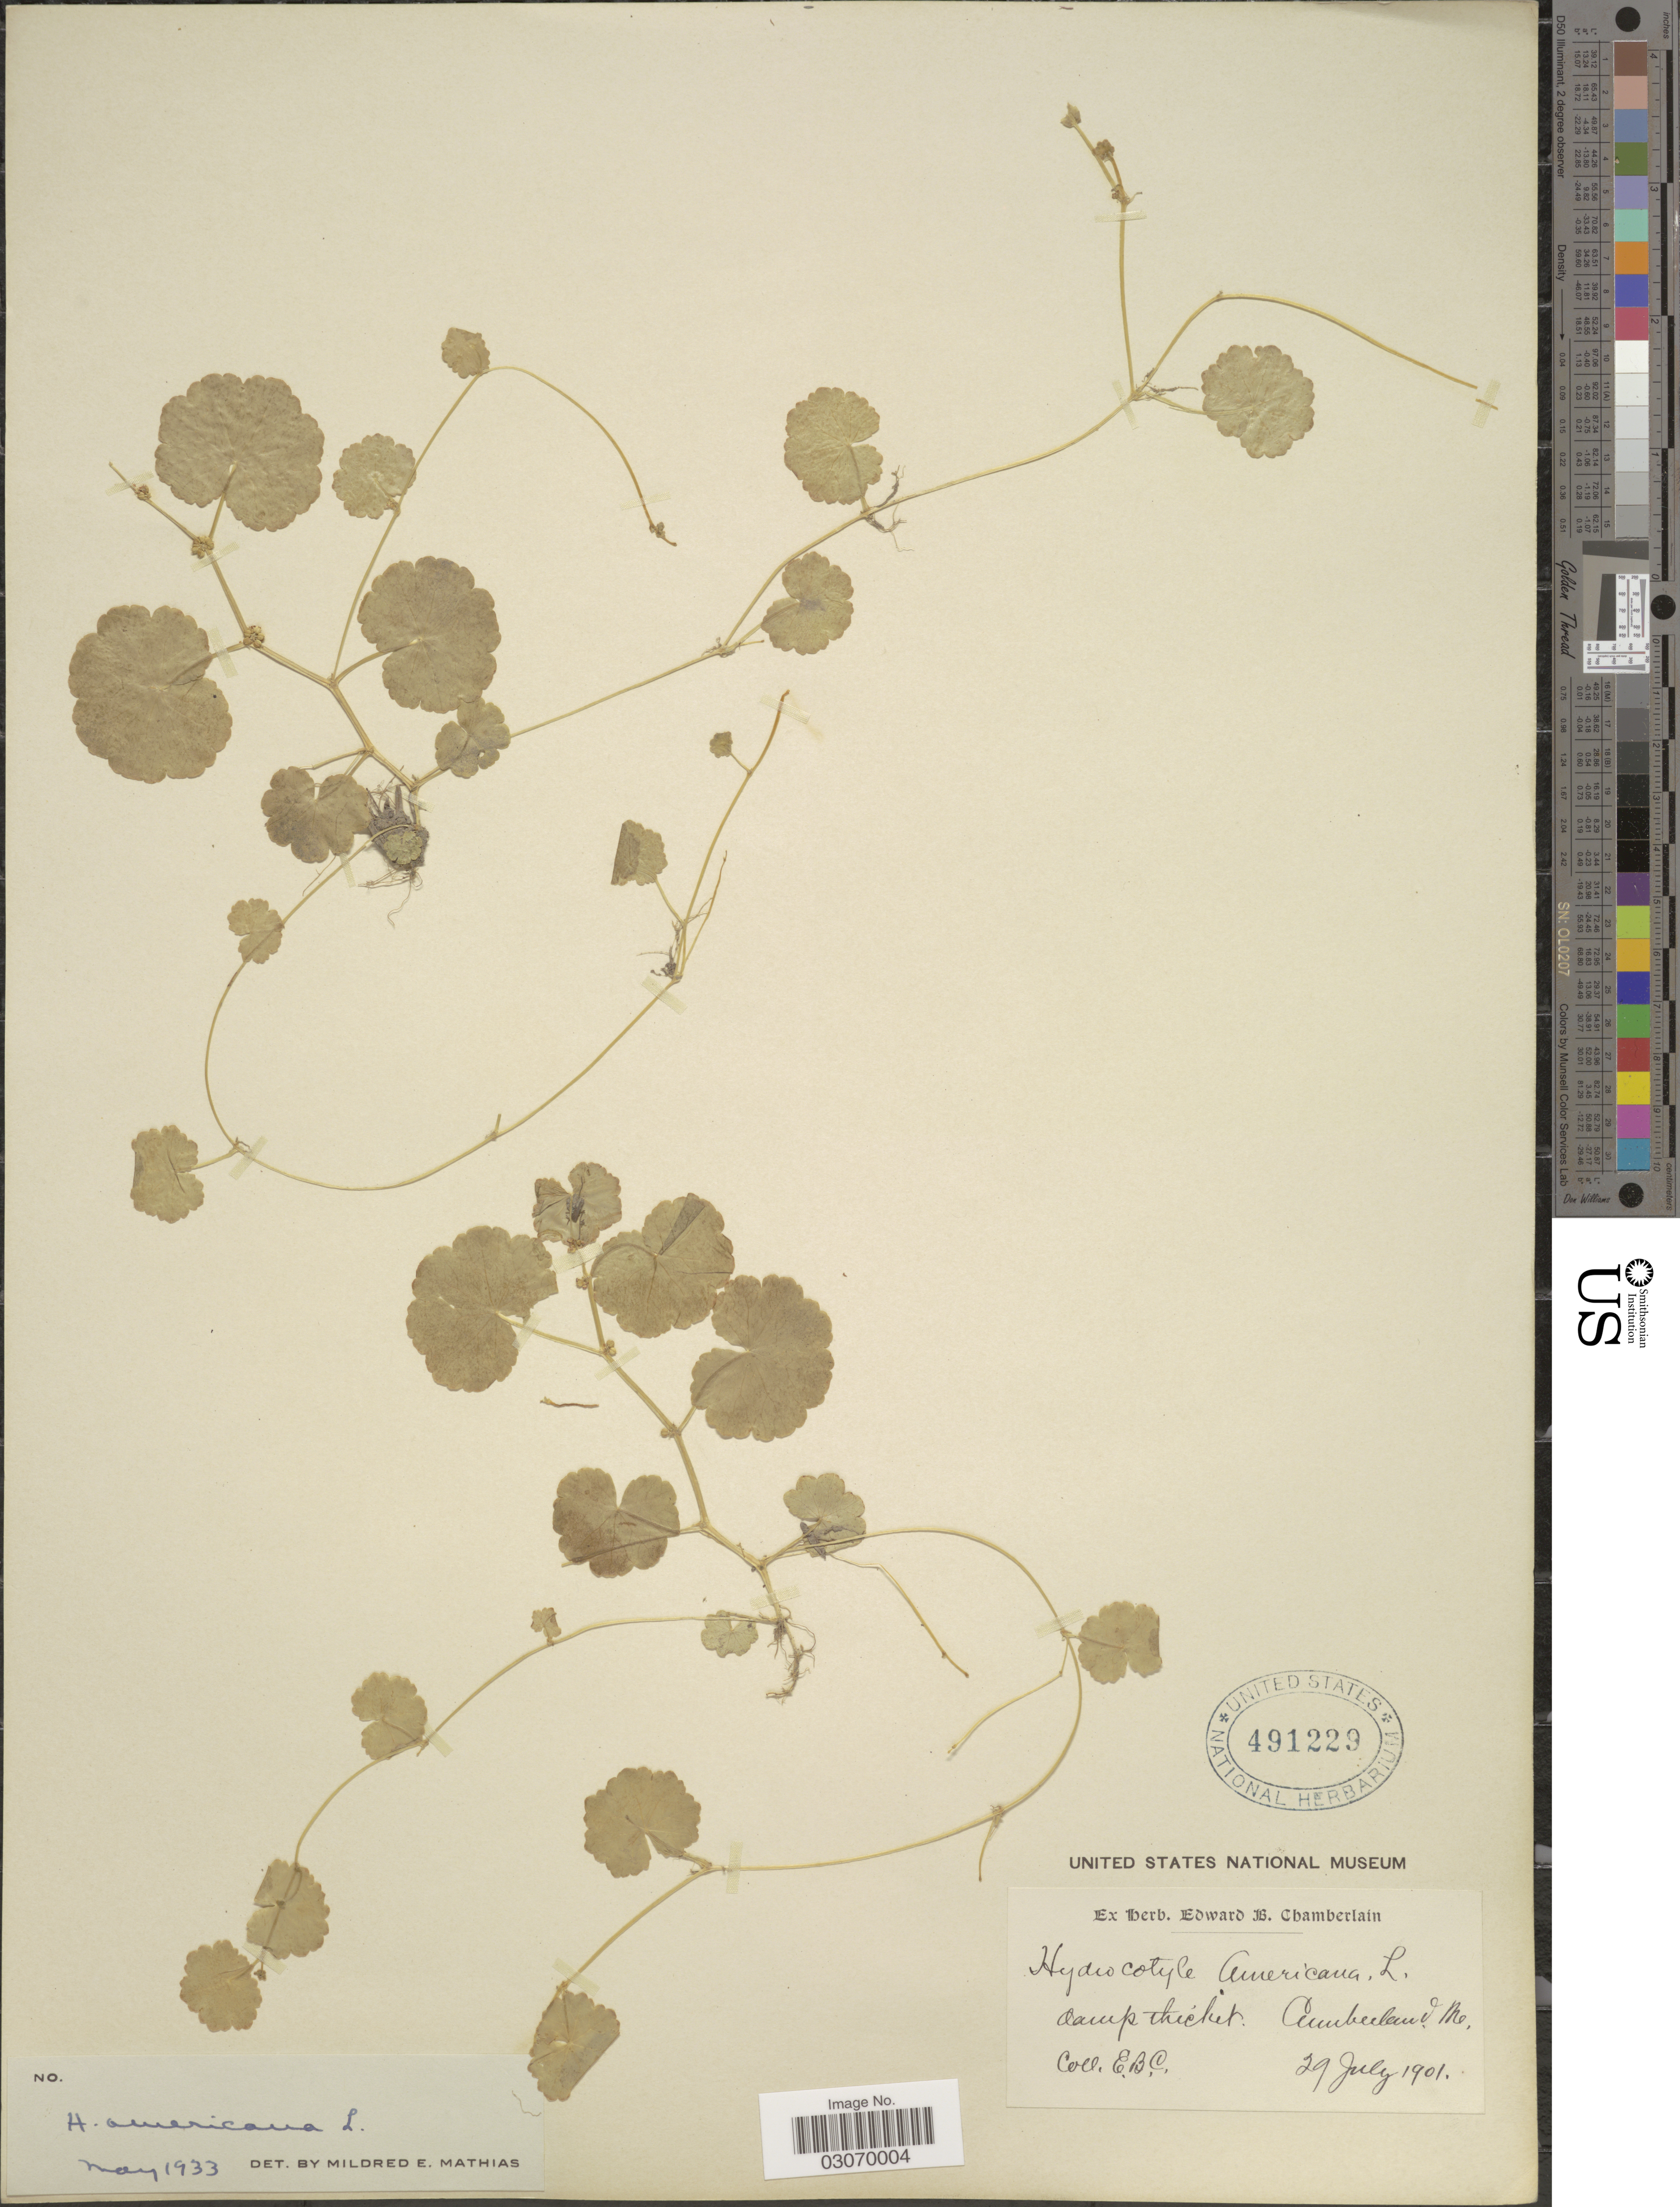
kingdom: Plantae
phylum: Tracheophyta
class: Magnoliopsida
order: Apiales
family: Araliaceae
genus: Hydrocotyle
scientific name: Hydrocotyle americana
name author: L.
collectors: E. Chamberlain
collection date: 1901-07-29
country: United States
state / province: Maine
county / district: Cumberland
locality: Cumberland.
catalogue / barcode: US 491229